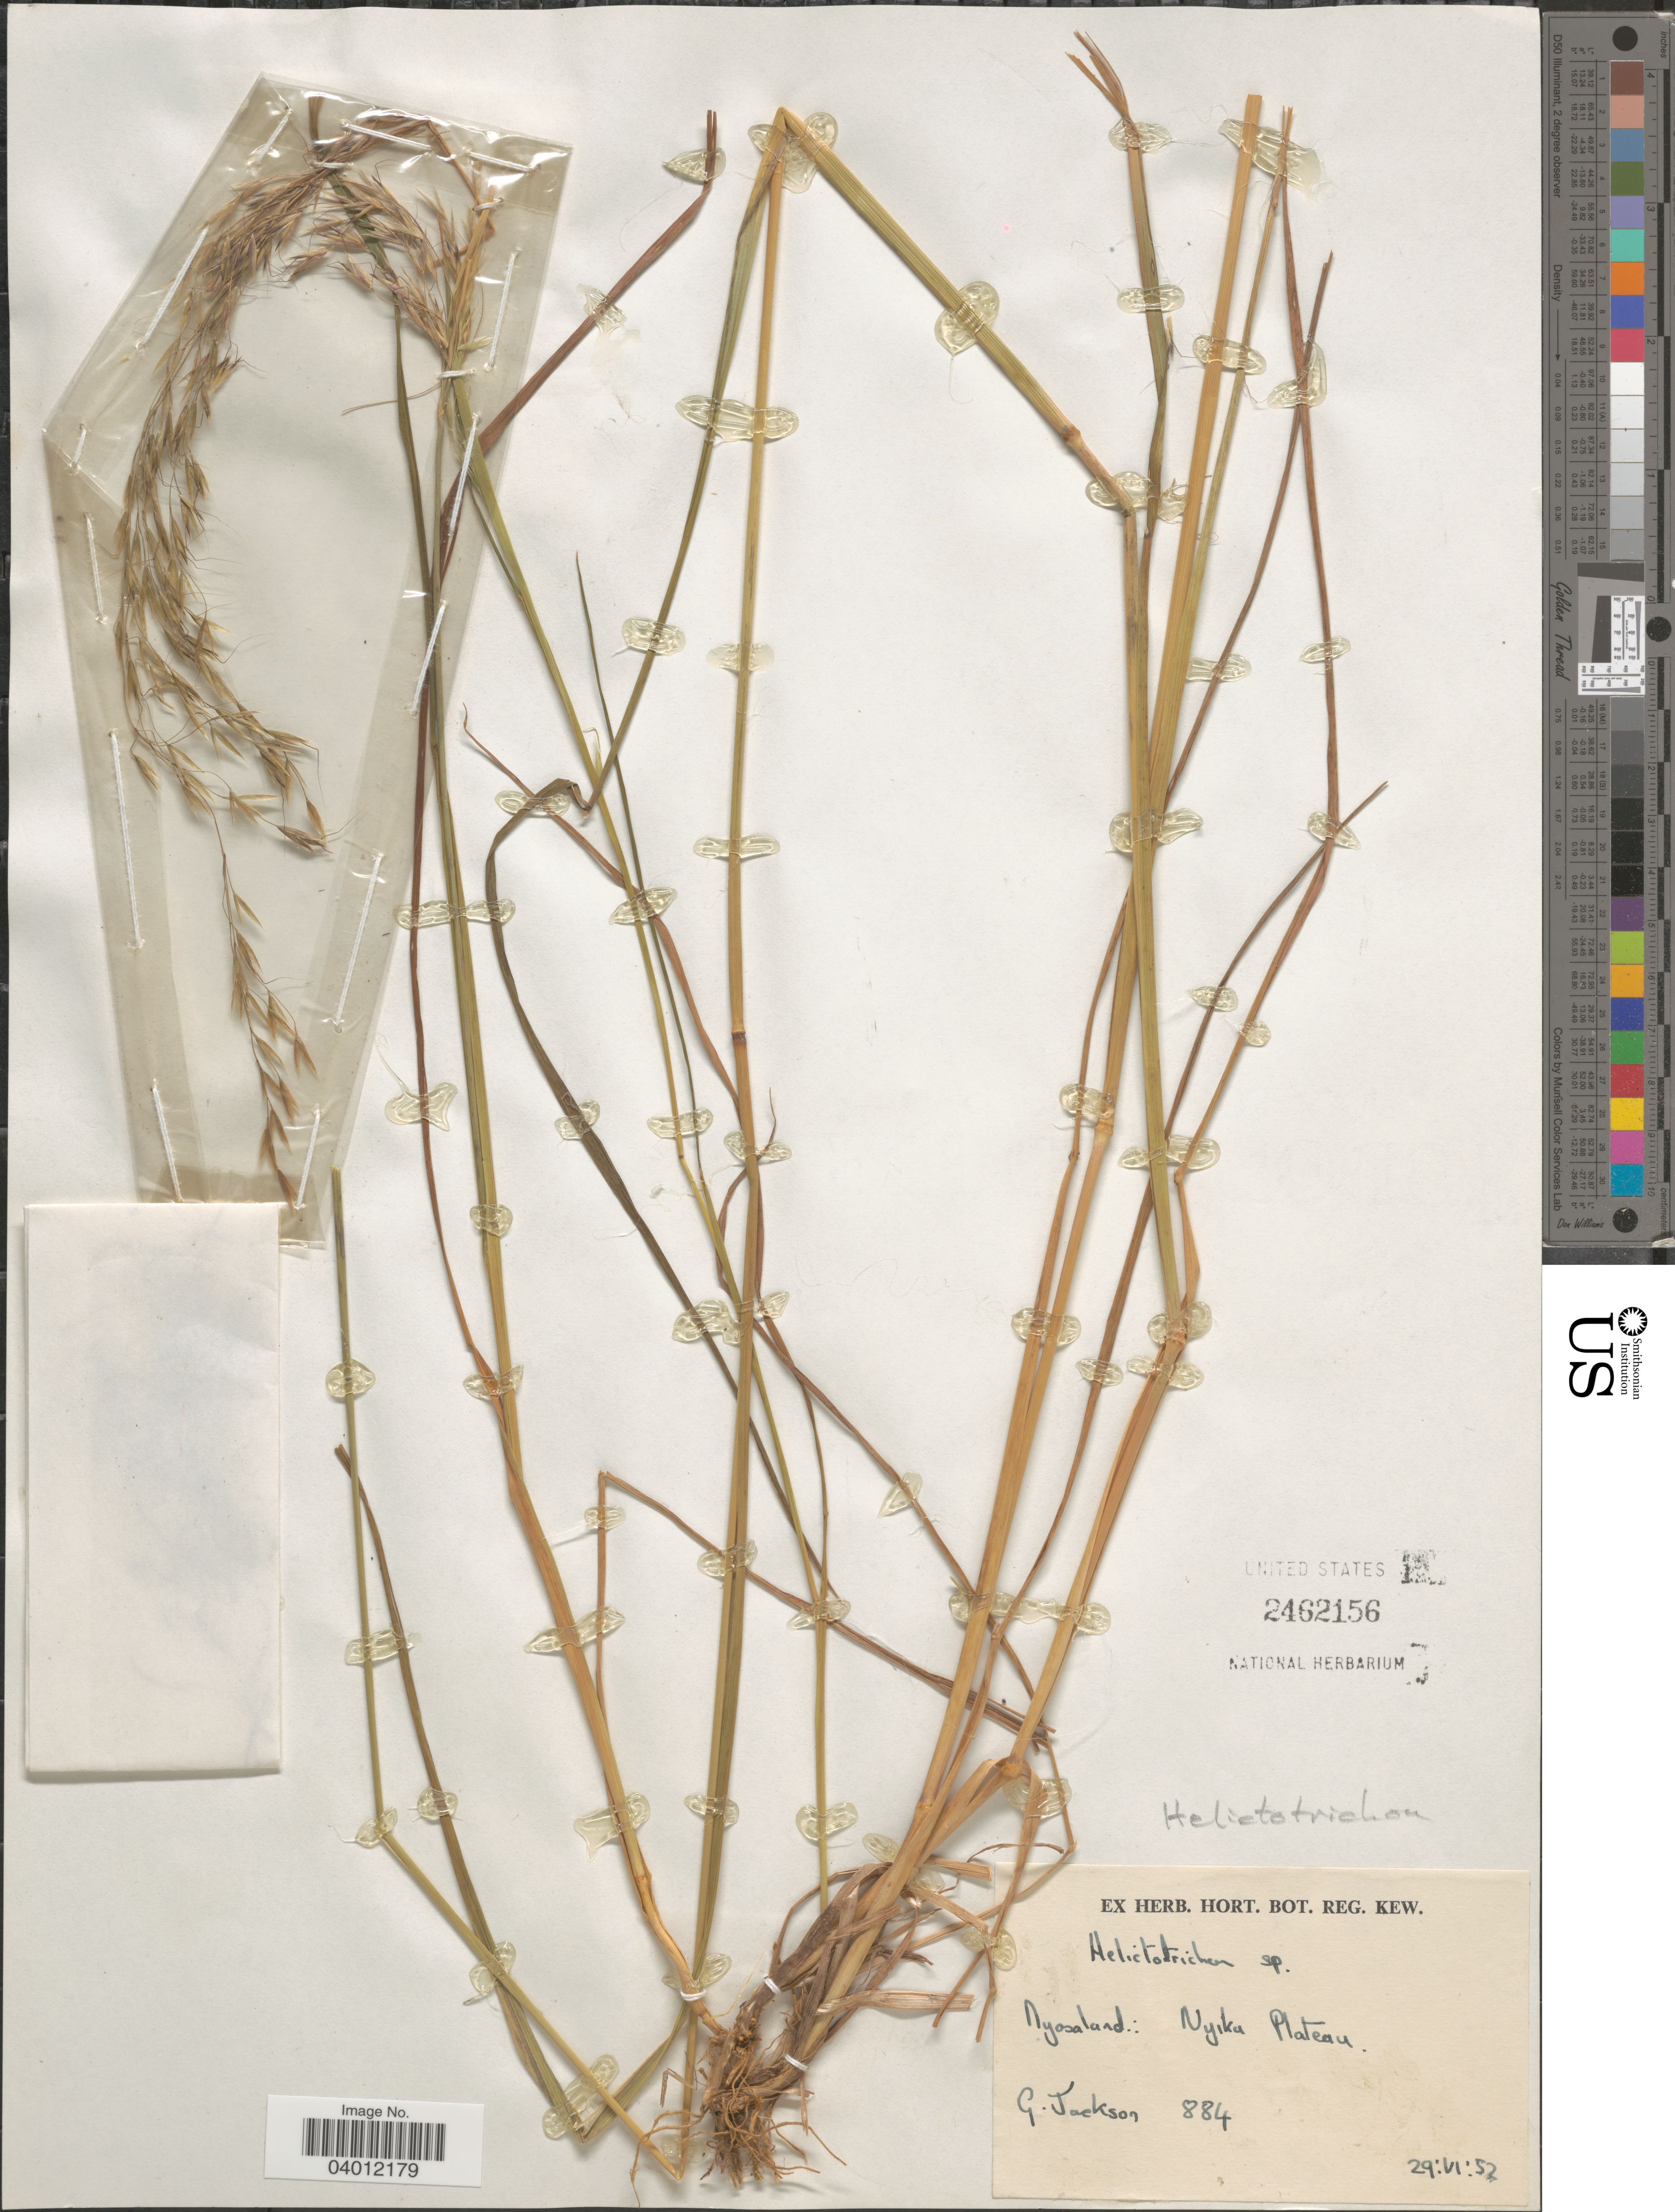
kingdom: Plantae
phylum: Tracheophyta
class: Liliopsida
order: Poales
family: Poaceae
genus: Trisetopsis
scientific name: Trisetopsis sp.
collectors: G. Jackson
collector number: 884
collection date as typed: Transcribed d/m/y: 29/6/57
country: Malawi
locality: Nyosaland: Nyika Plateau.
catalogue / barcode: US 2462156